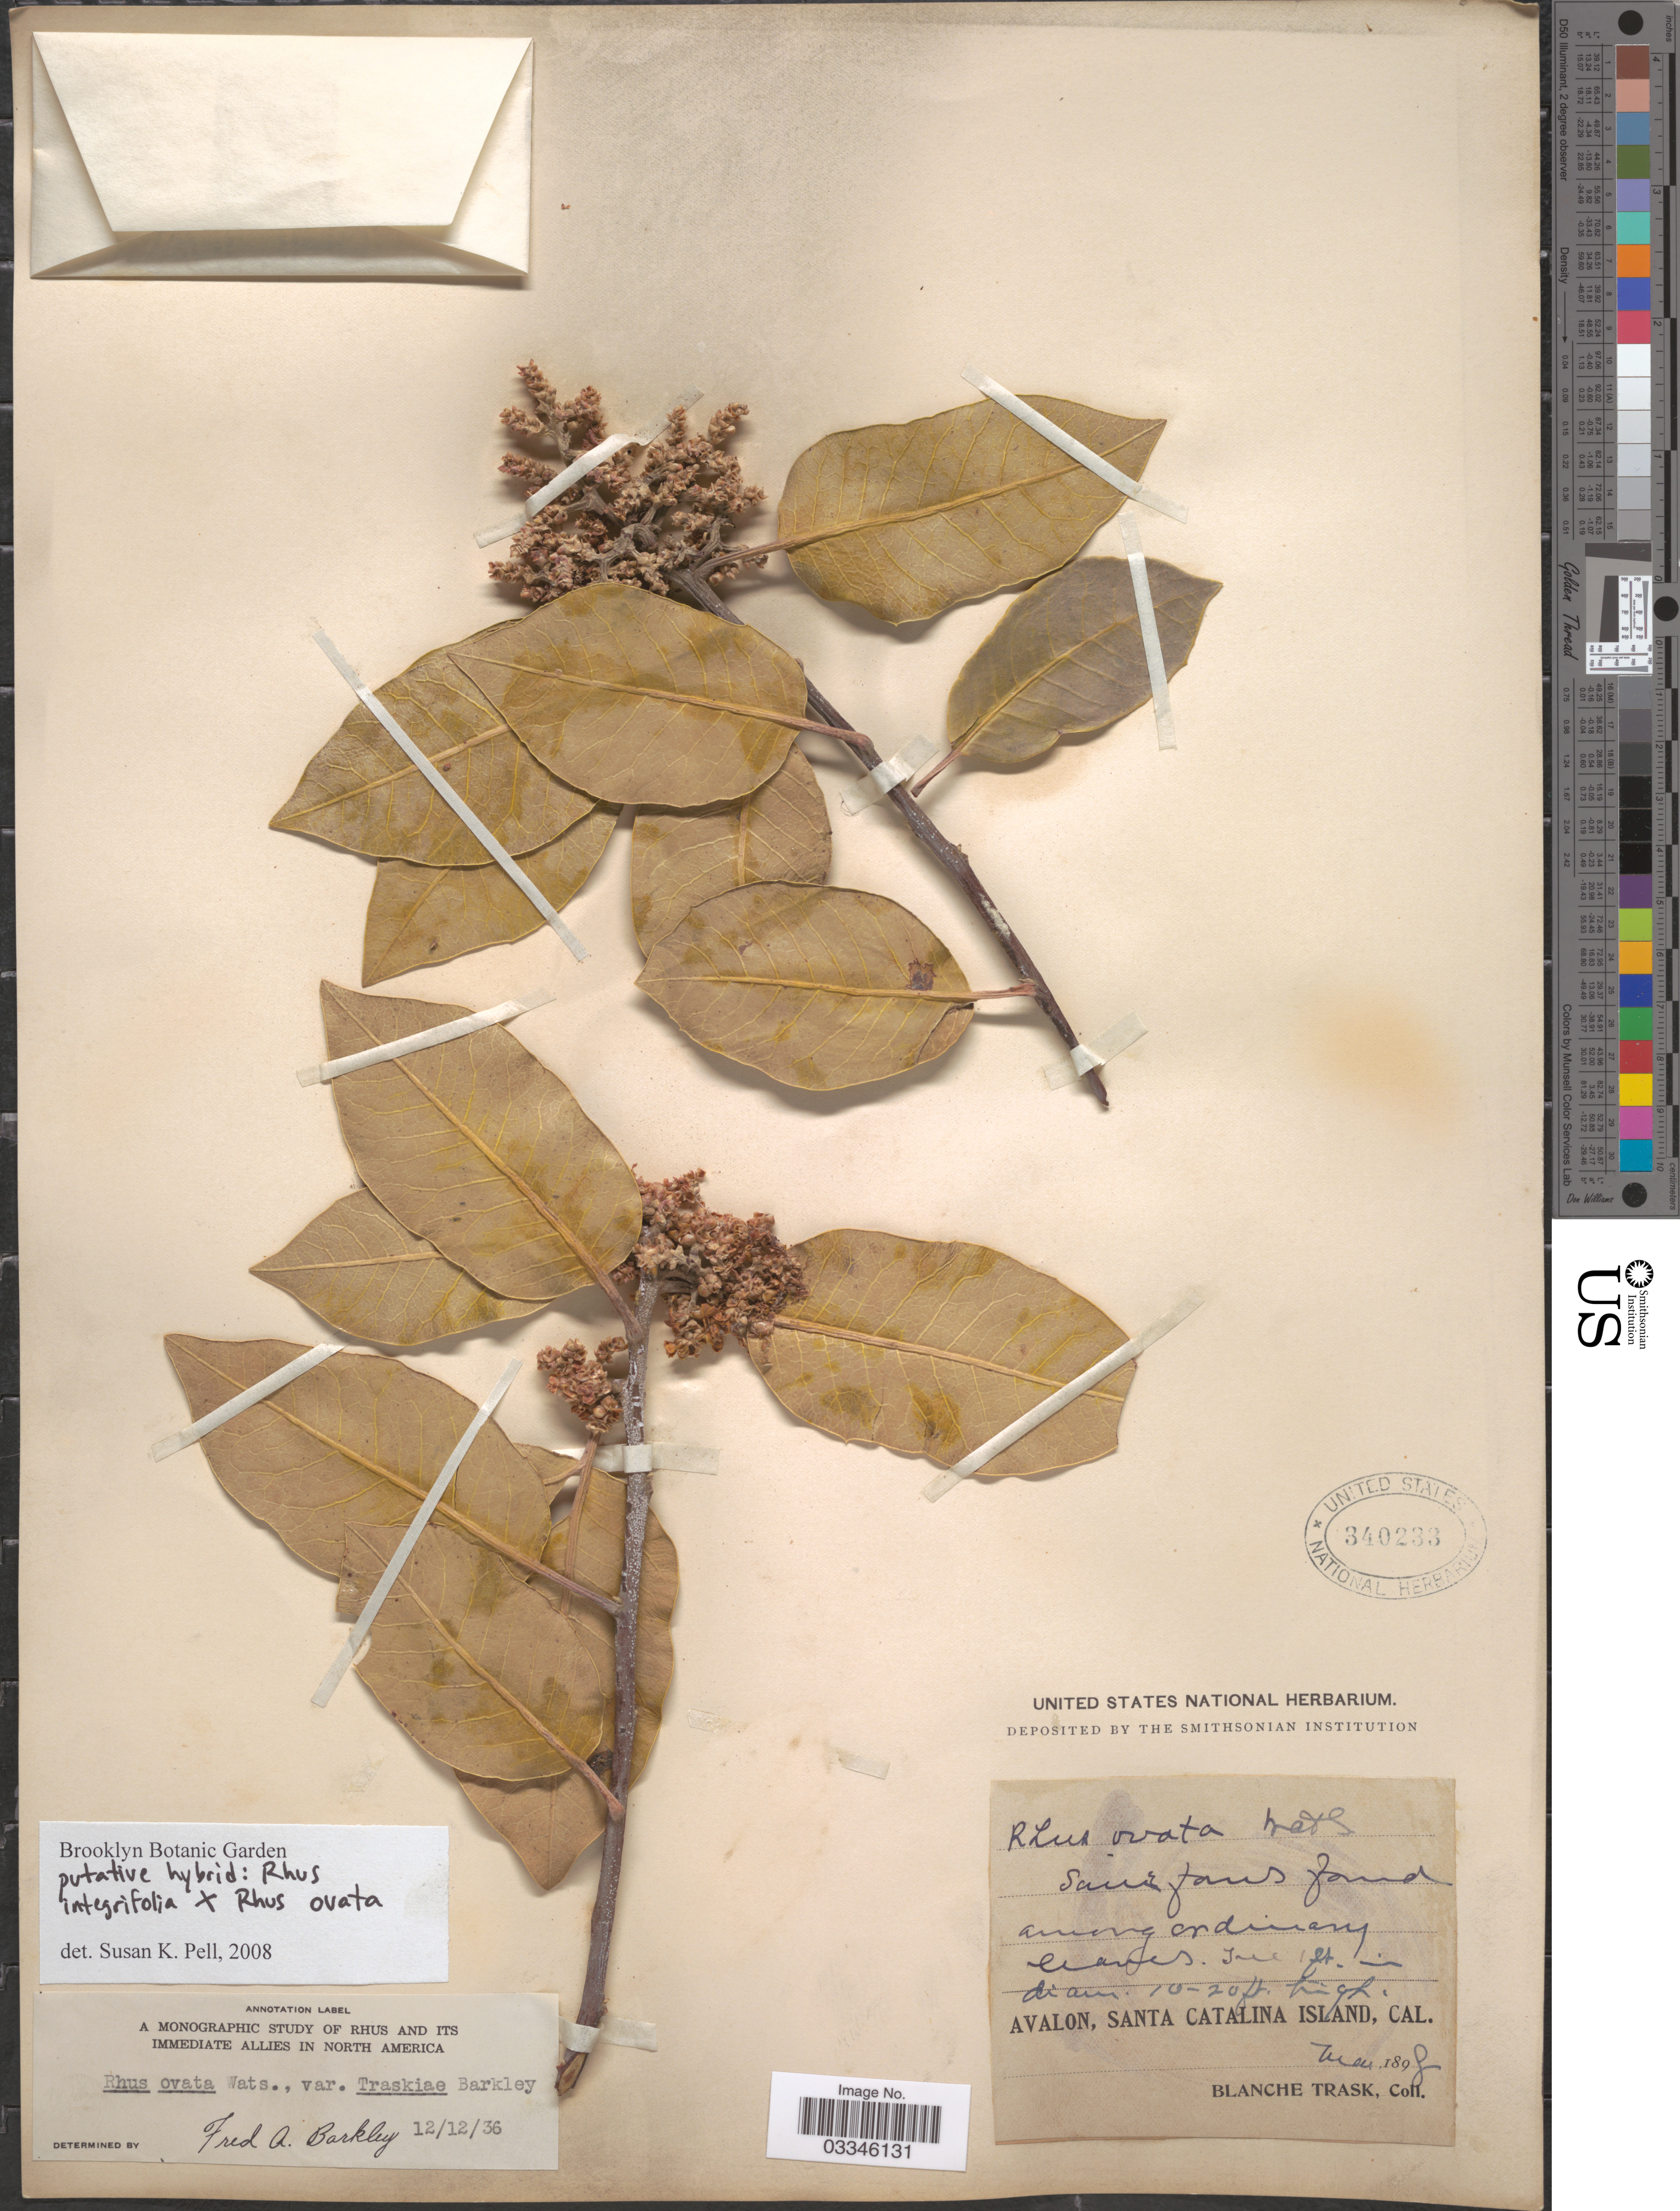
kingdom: Plantae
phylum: Tracheophyta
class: Magnoliopsida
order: Sapindales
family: Anacardiaceae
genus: Rhus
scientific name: Rhus integrifolia x R. ovata S. Watson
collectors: B. Trask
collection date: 1895-03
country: United States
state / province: California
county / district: Los Angeles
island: Santa Catalina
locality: Avalon, Santa Catalina Island.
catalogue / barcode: US 340233